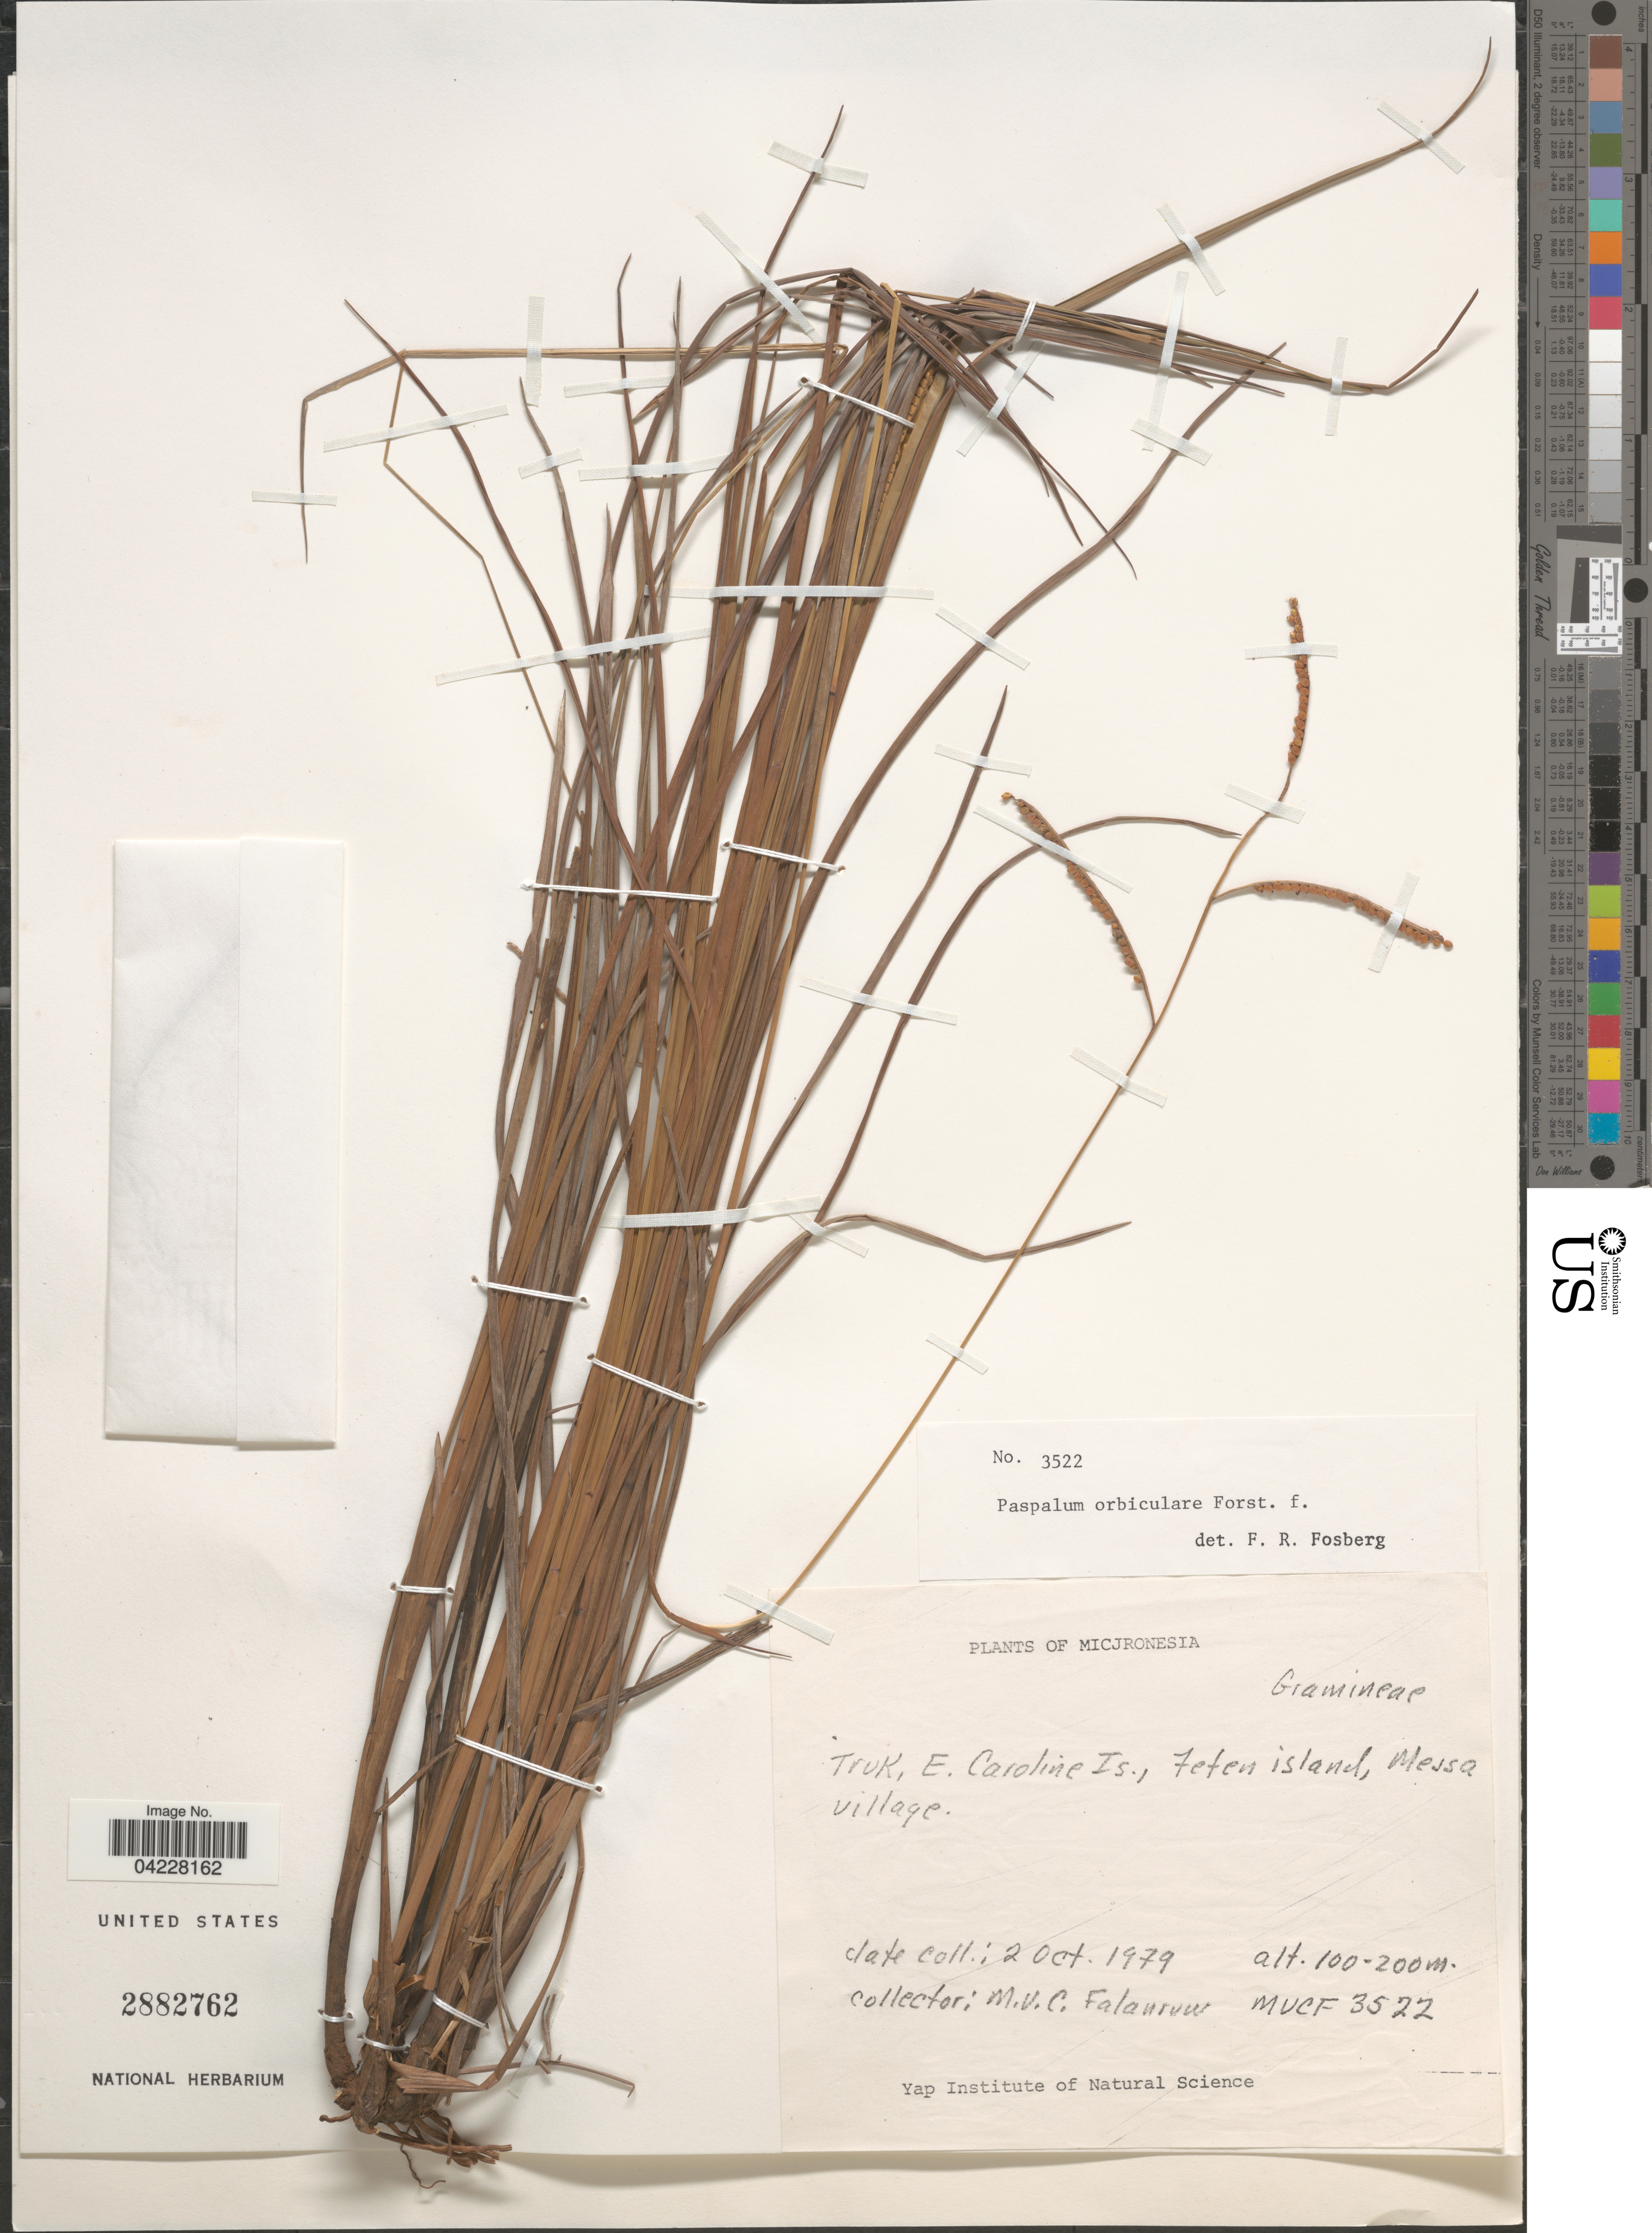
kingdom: Plantae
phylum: Tracheophyta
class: Liliopsida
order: Poales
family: Poaceae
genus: Paspalum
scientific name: Paspalum orbiculare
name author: G. Forst.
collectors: M. V. Falanruw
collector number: MVCF3522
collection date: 1979-10-02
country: Micronesia, Federated States of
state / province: Truk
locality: Micronesia. E. Caroline Is., Fefen island, Messa village.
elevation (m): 100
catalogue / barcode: US 2882762